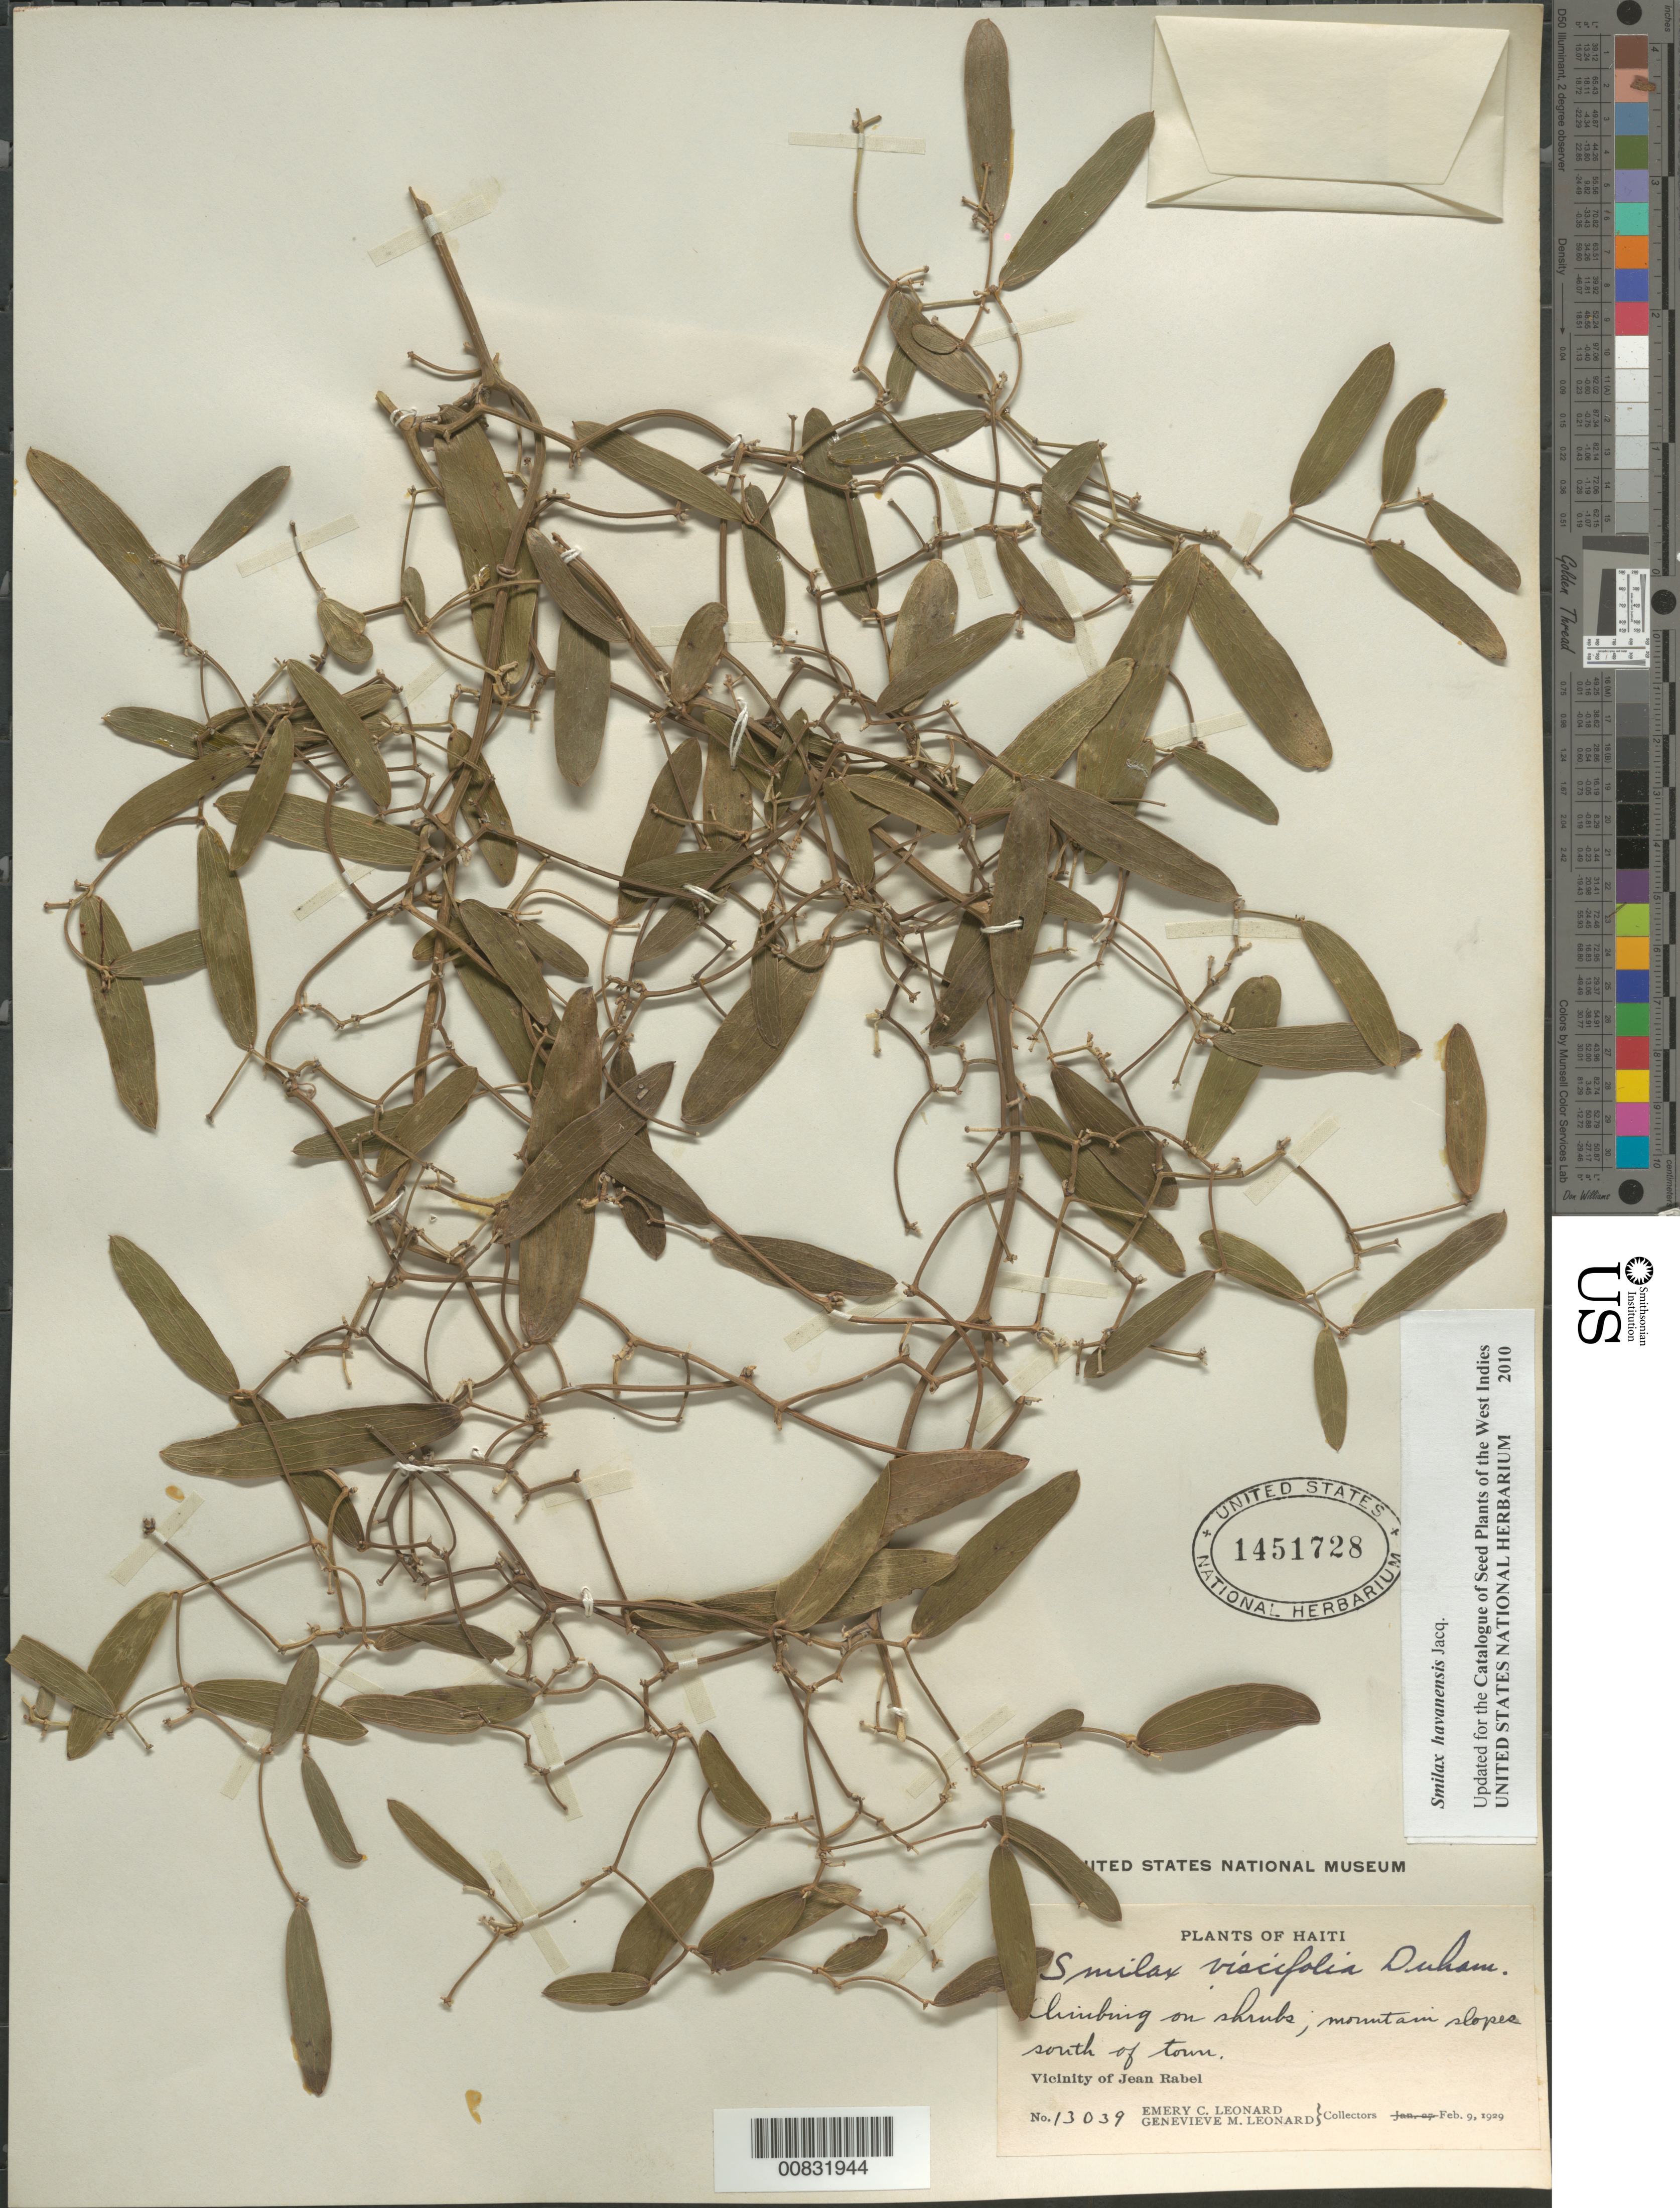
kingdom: Plantae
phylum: Tracheophyta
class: Liliopsida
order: Liliales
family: Smilacaceae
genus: Smilax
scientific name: Smilax havanensis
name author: Jacq.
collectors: E. C. Leonard & G. M. Leonard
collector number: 13039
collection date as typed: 09 Feb 1929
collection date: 1929-02-09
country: Haiti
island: Hispaniola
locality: Vicinity of Jean Rabel. Mountain slopes south of town.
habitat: Climbing on shrubs.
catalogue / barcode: US 1451728